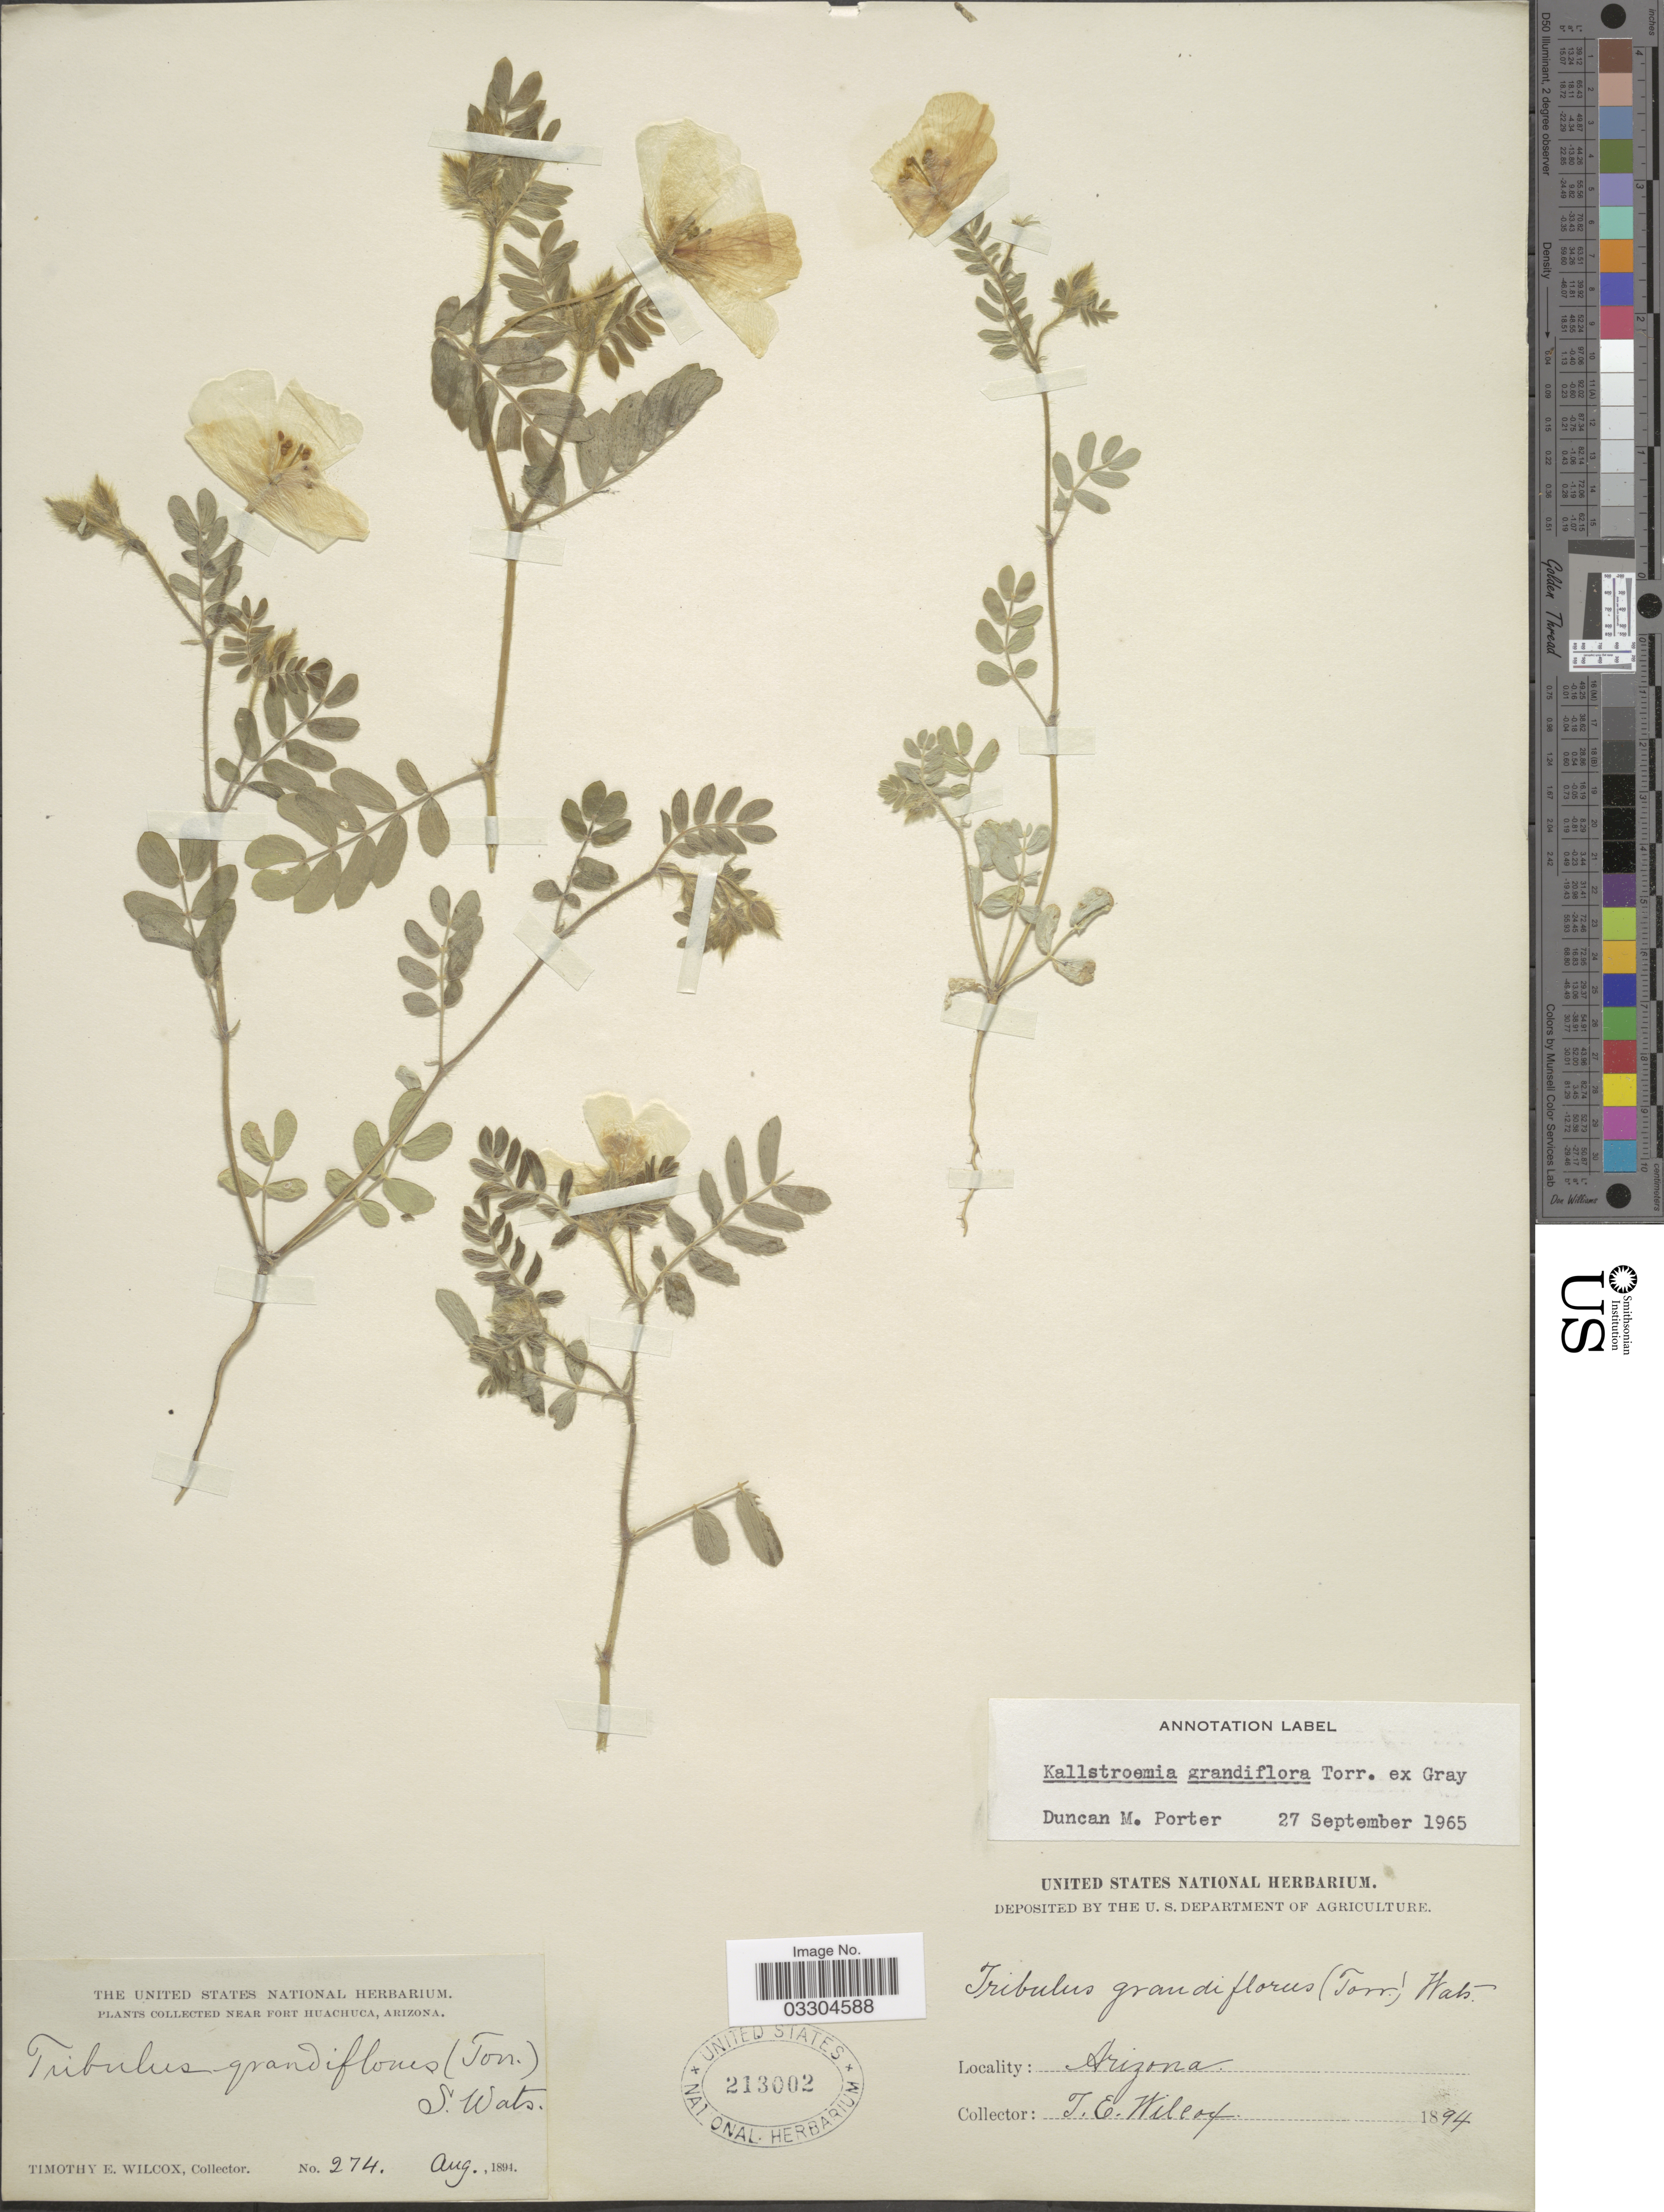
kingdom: Plantae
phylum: Tracheophyta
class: Magnoliopsida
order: Zygophyllales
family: Zygophyllaceae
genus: Kallstroemia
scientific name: Kallstroemia grandiflora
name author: Torr. ex A. Gray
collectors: T. E. Wilcox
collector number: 274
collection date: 1894-08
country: United States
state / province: Arizona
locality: Near Fort Huachuca.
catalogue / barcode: US 213002